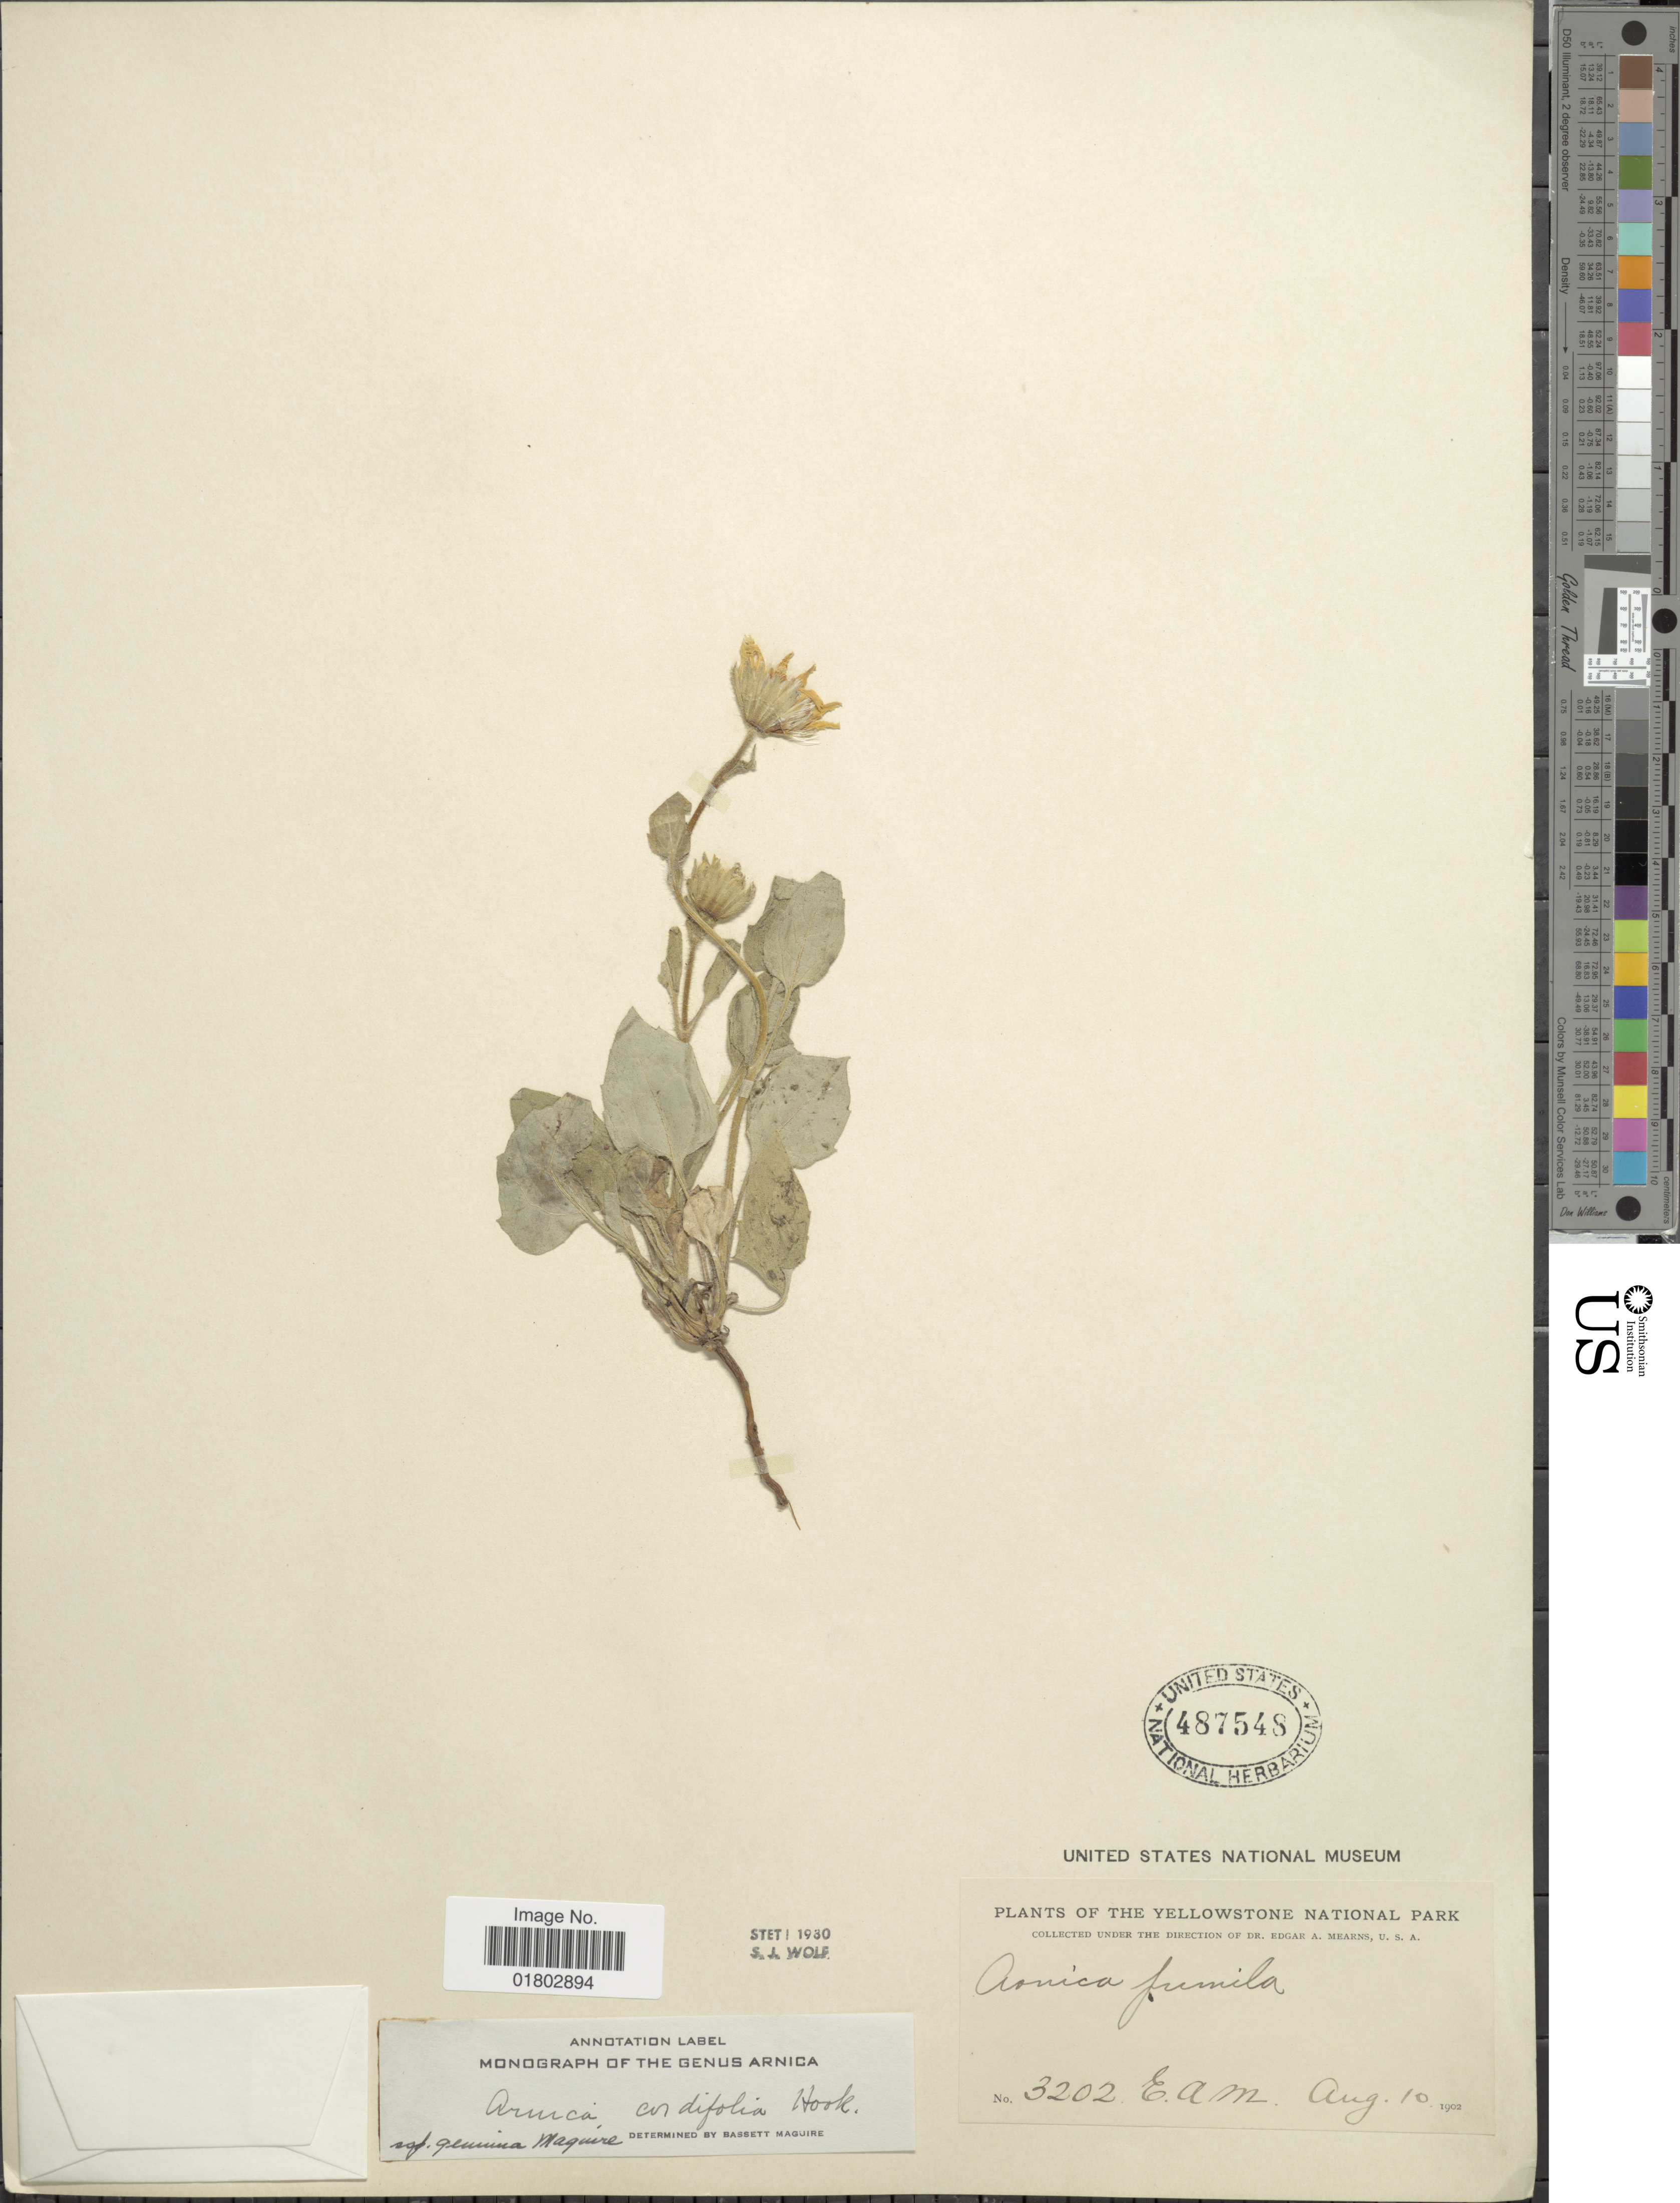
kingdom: Plantae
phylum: Tracheophyta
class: Magnoliopsida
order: Asterales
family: Asteraceae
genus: Arnica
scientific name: Arnica cordifolia subsp. genuina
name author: Maguire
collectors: E. A. Mearns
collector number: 3202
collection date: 1902-08-10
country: United States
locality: The Yellowstone National Park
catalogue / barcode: US 487548